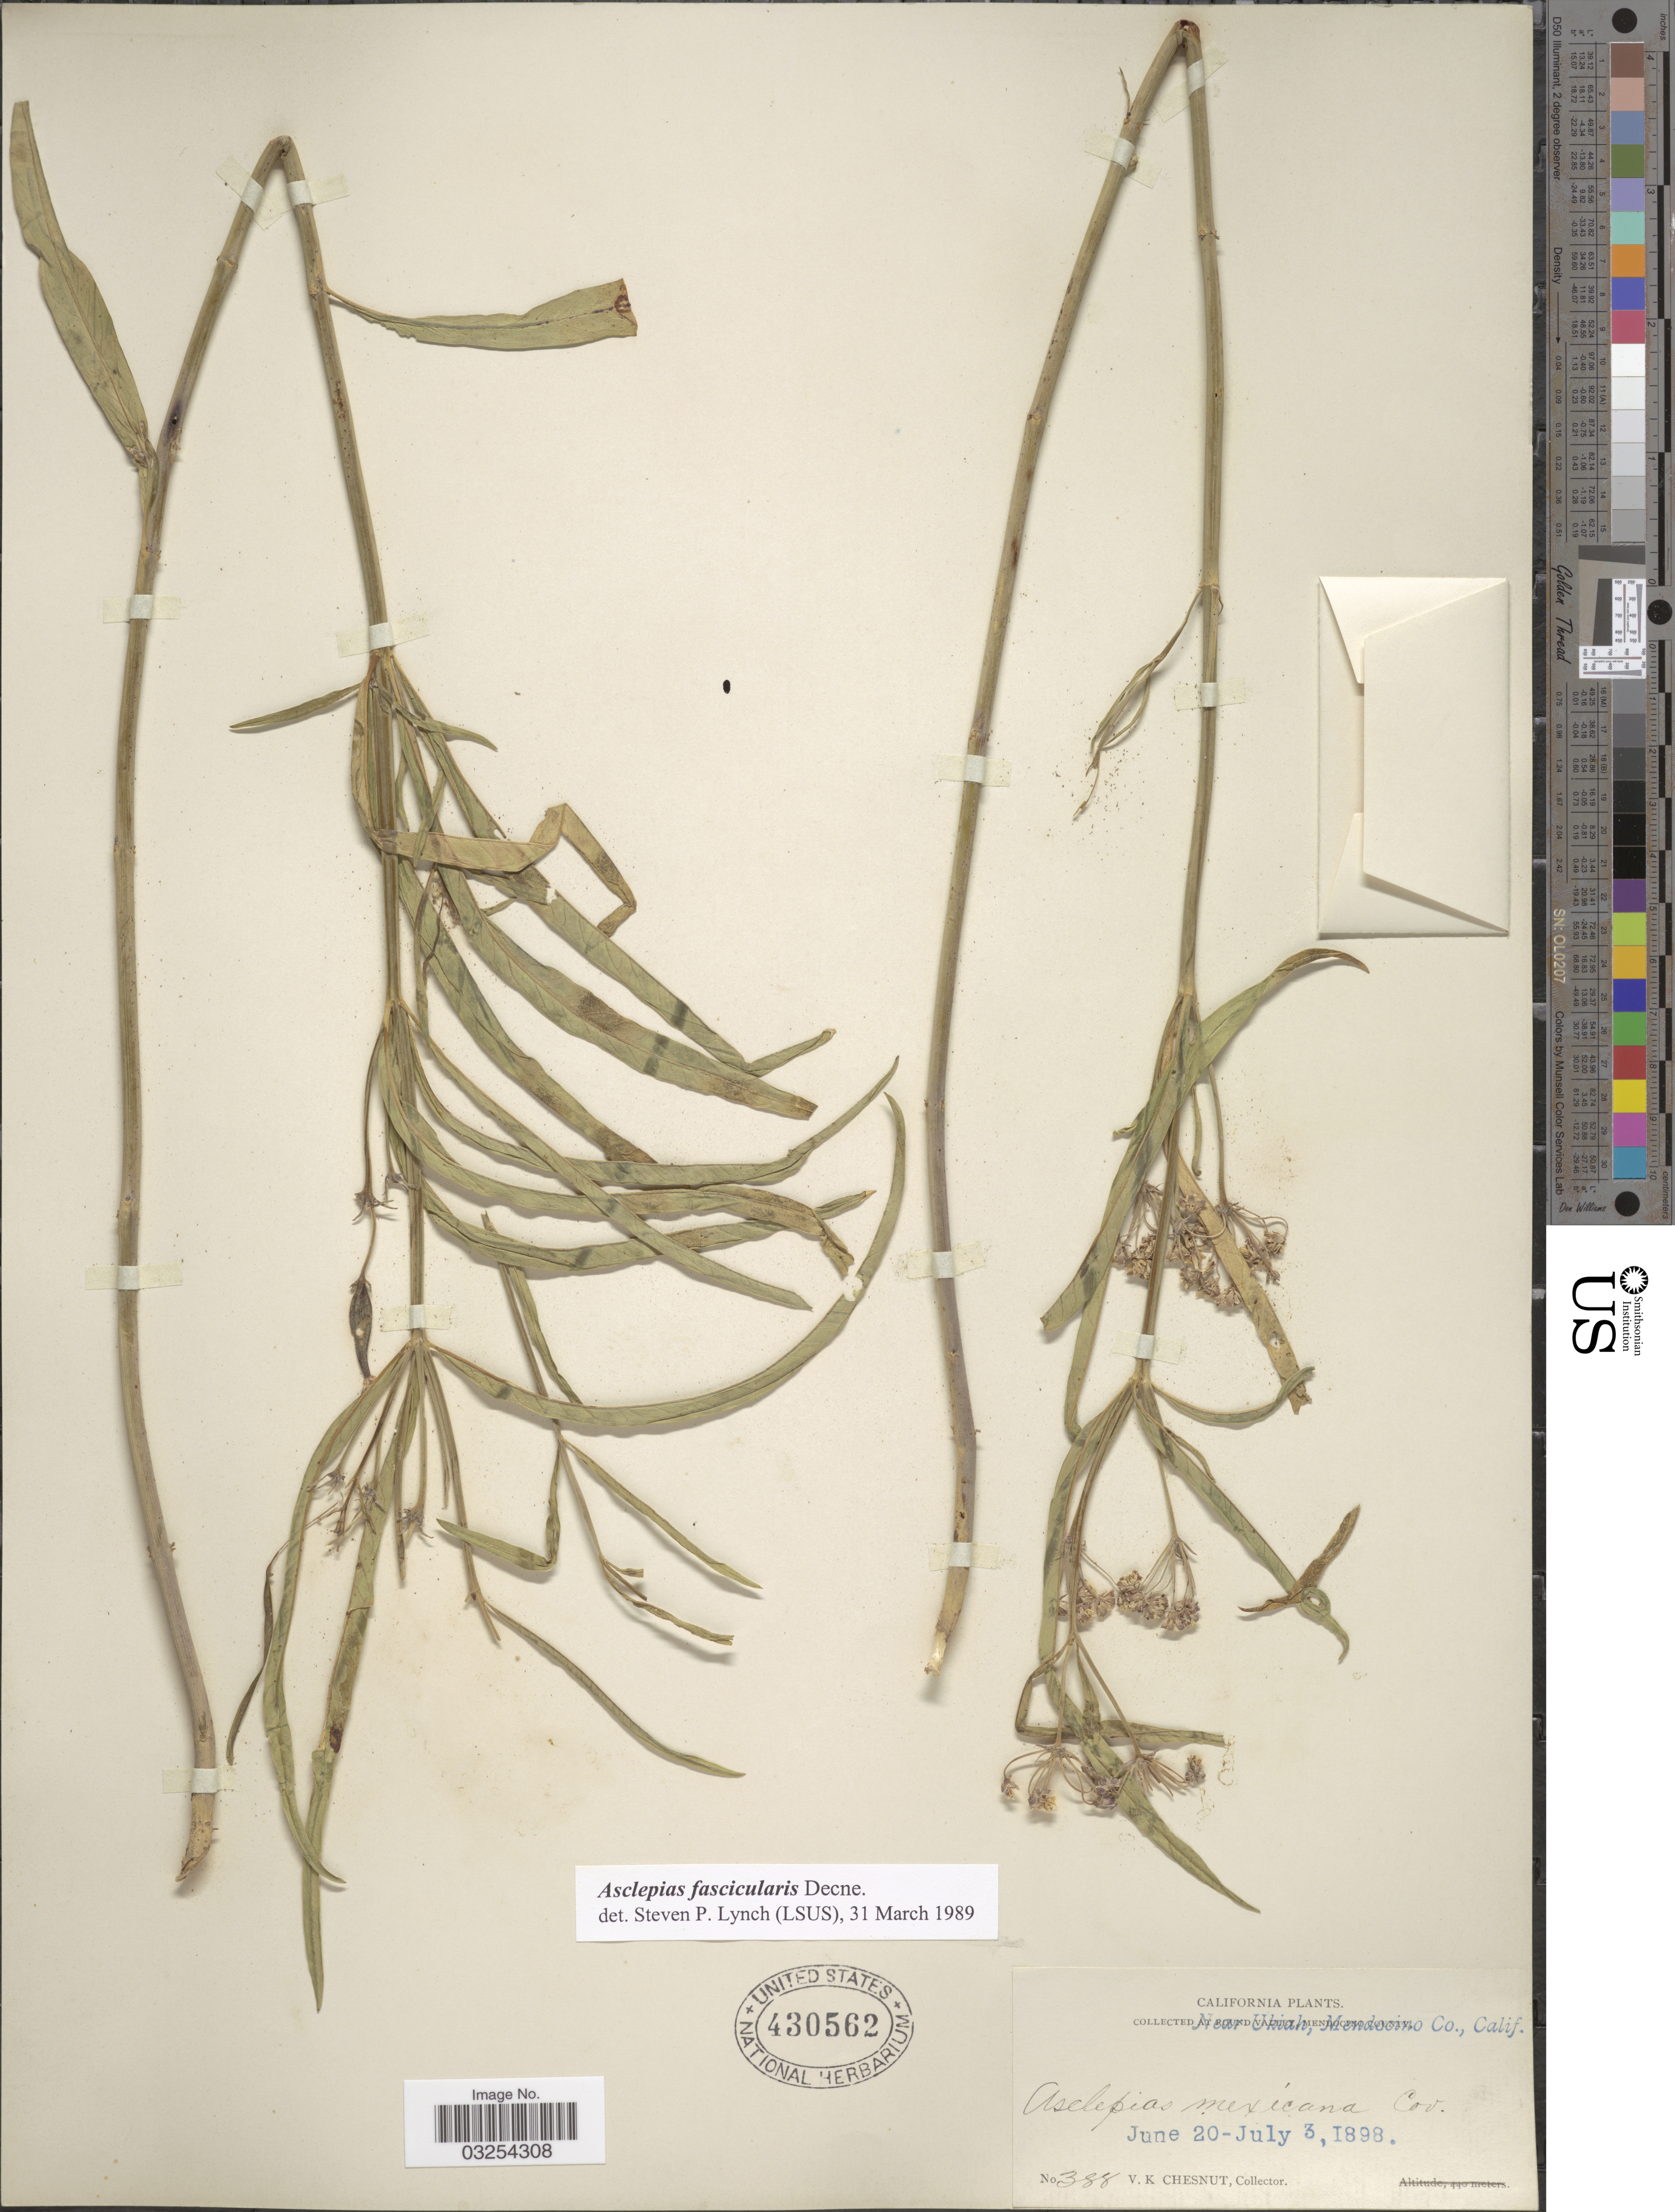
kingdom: Plantae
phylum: Tracheophyta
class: Magnoliopsida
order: Gentianales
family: Apocynaceae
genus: Asclepias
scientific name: Asclepias fascicularis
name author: Decne.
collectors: V. Chesnut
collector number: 388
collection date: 1898-06-20/1898-07-03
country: United States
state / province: California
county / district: Mendocino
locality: Near Ukiah, Mendocino Co.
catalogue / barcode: US 430562